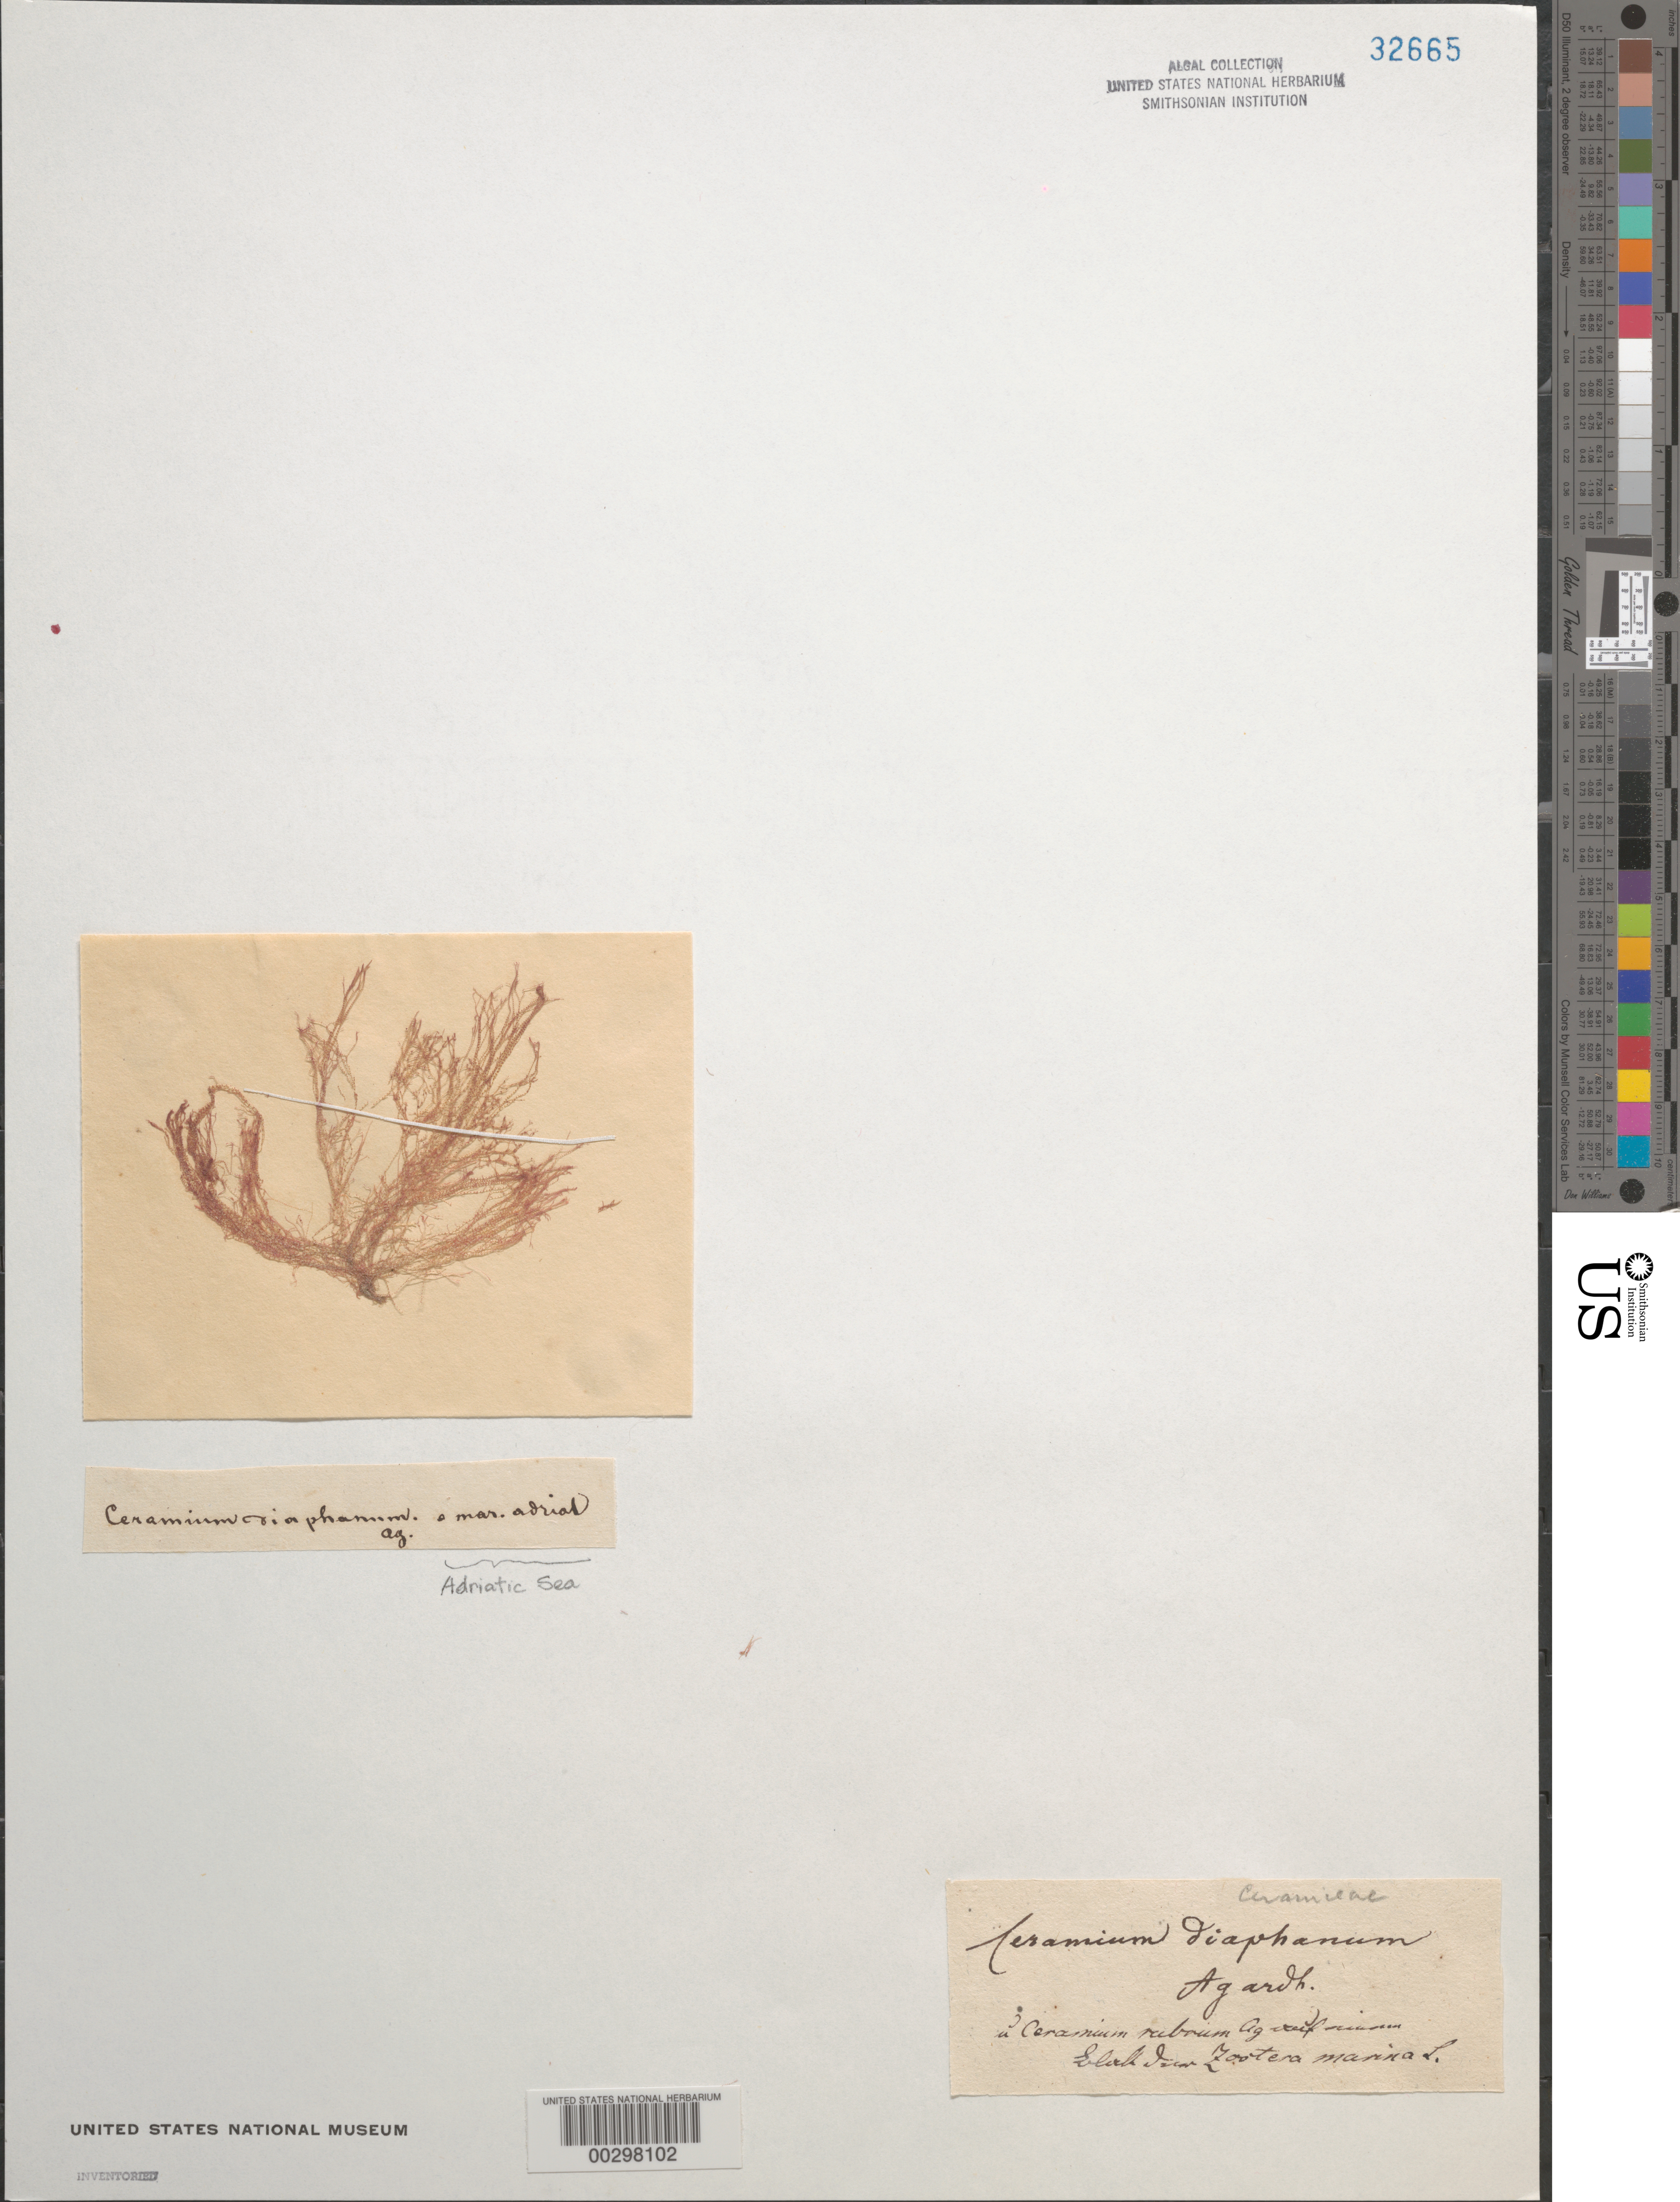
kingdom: Plantae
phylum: Rhodophyta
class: Florideophyceae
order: Ceramiales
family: Ceramiaceae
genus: Ceramium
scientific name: Ceramium diaphanum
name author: (Lightf.) Roth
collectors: J. Agardh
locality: Adriatic Sea (mar. adriat)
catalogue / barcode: US 32665